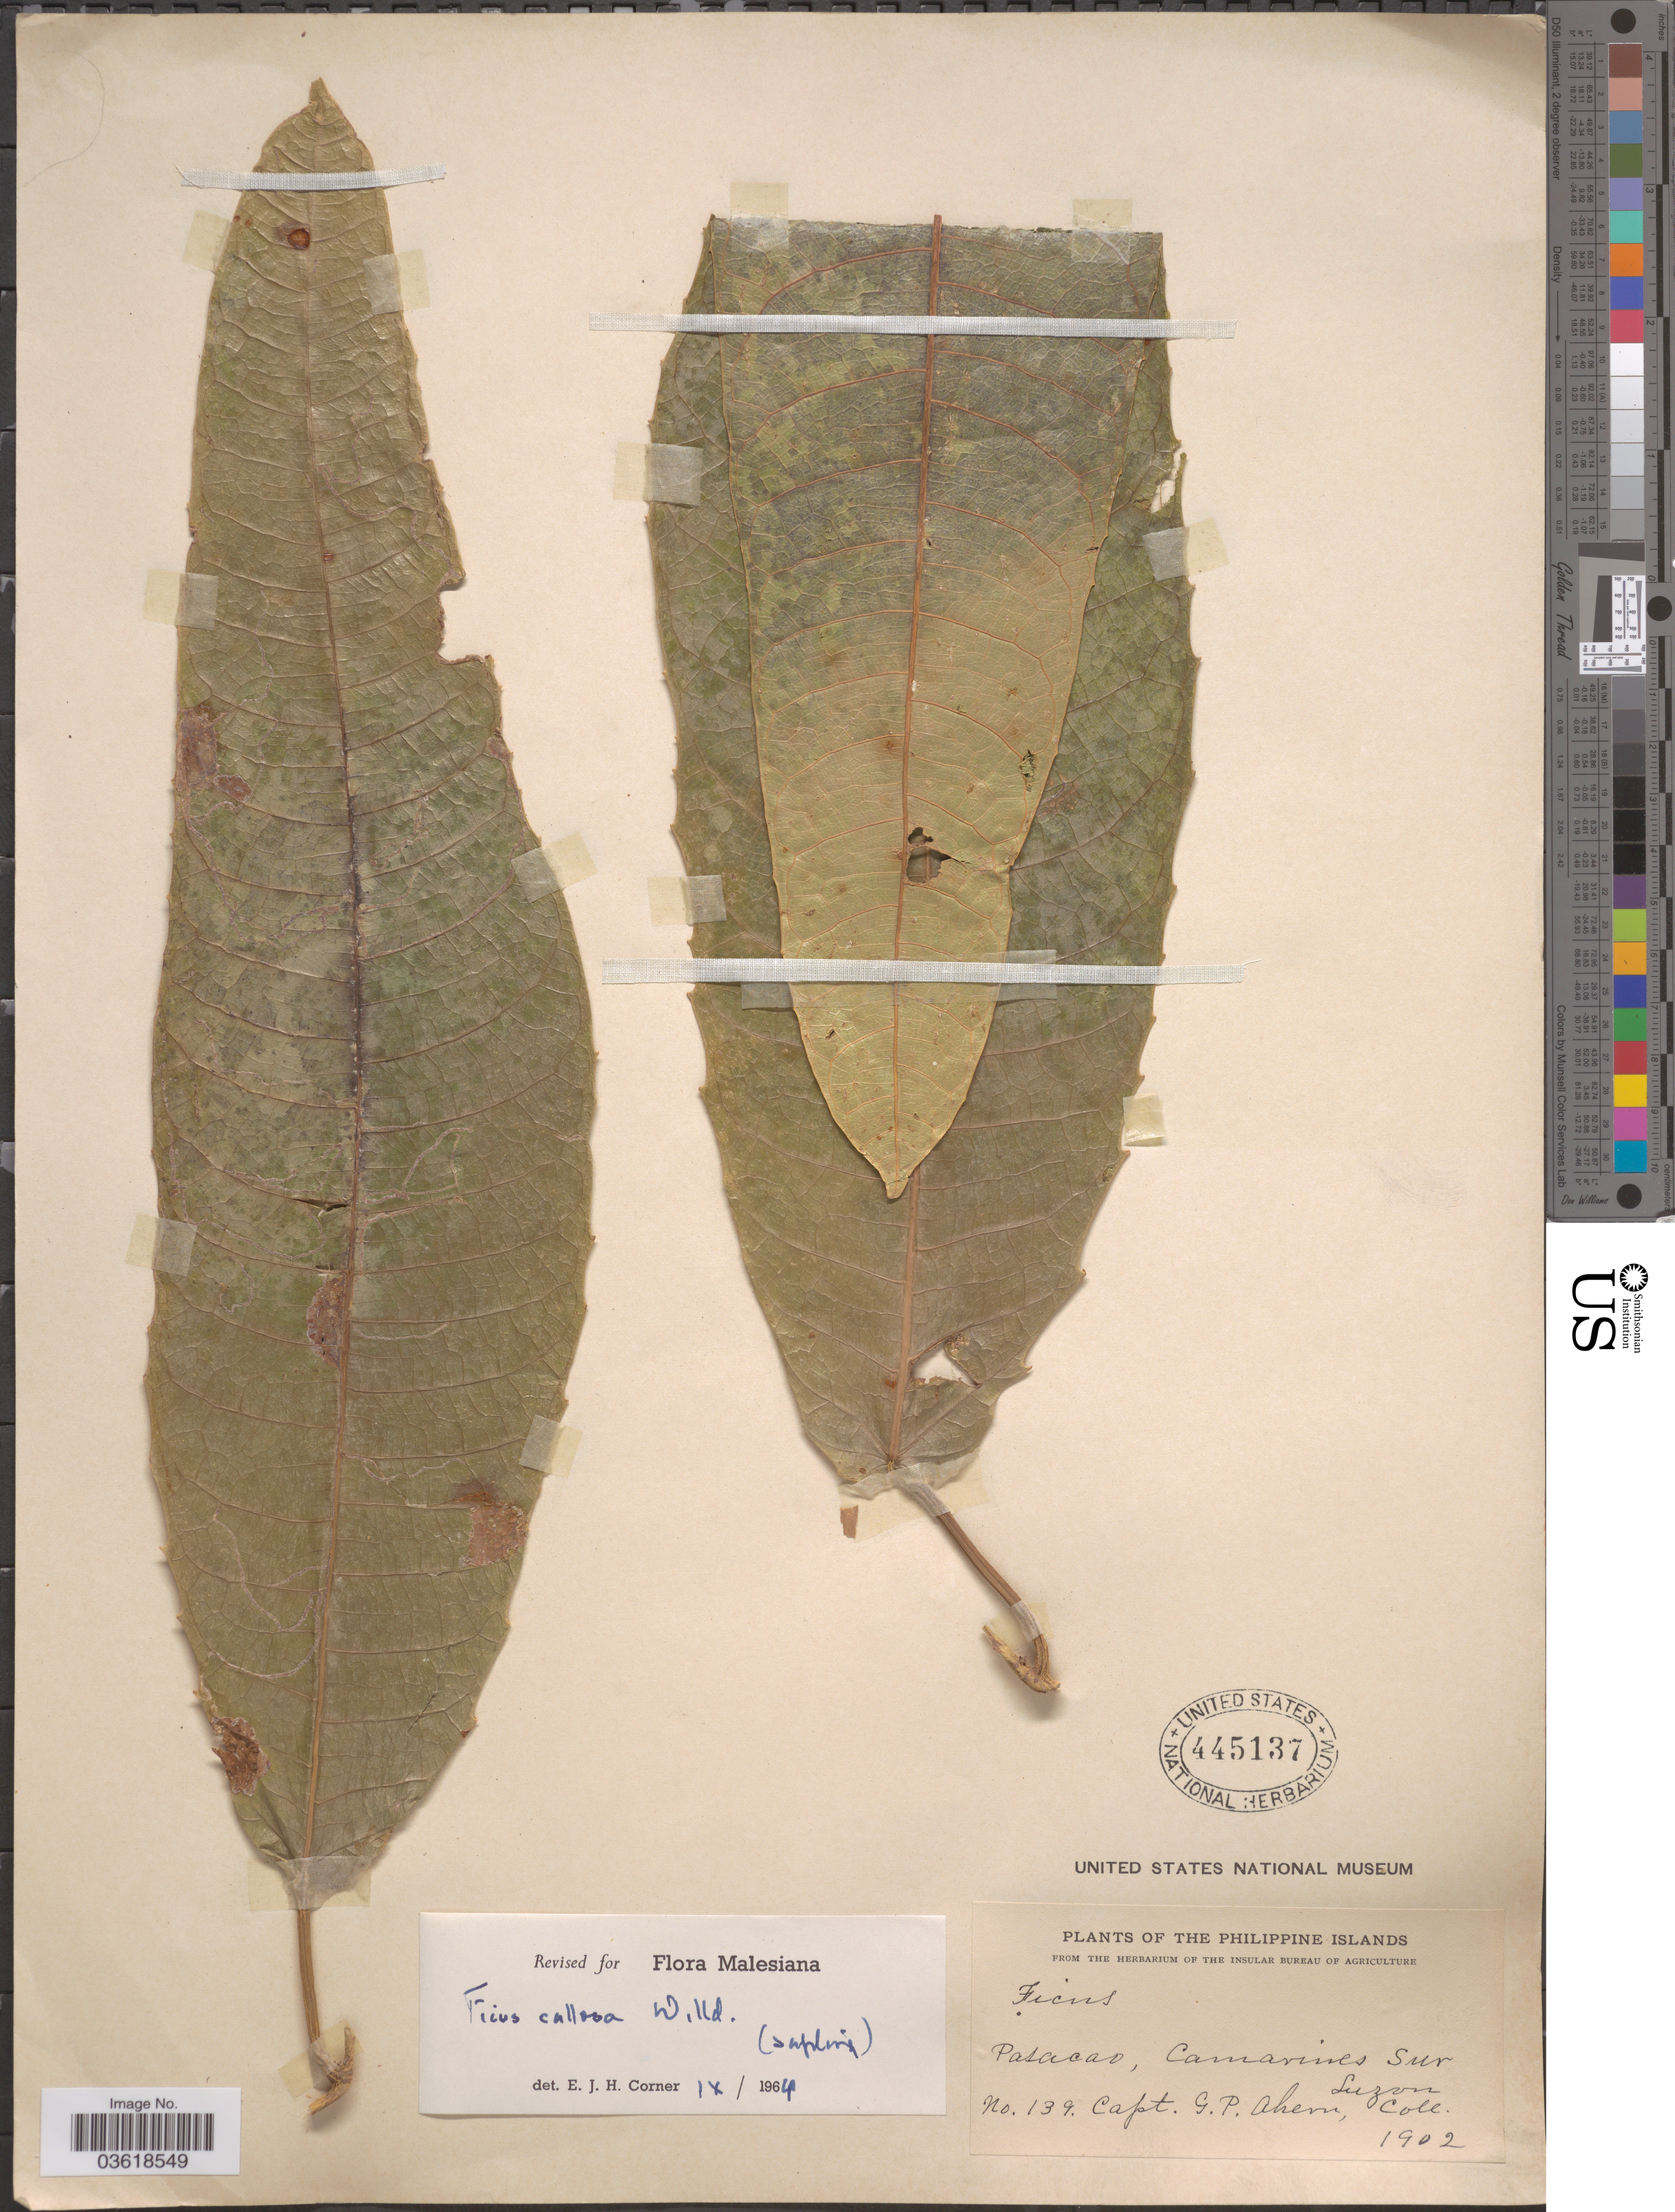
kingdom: Plantae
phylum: Tracheophyta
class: Magnoliopsida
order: Rosales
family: Moraceae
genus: Ficus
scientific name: Ficus callosa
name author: Willd.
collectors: G. Ahem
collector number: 139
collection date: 1902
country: Philippines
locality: The Philippine Islands. Pasacao, Camarines Sur. Luzon.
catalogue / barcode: US 445137